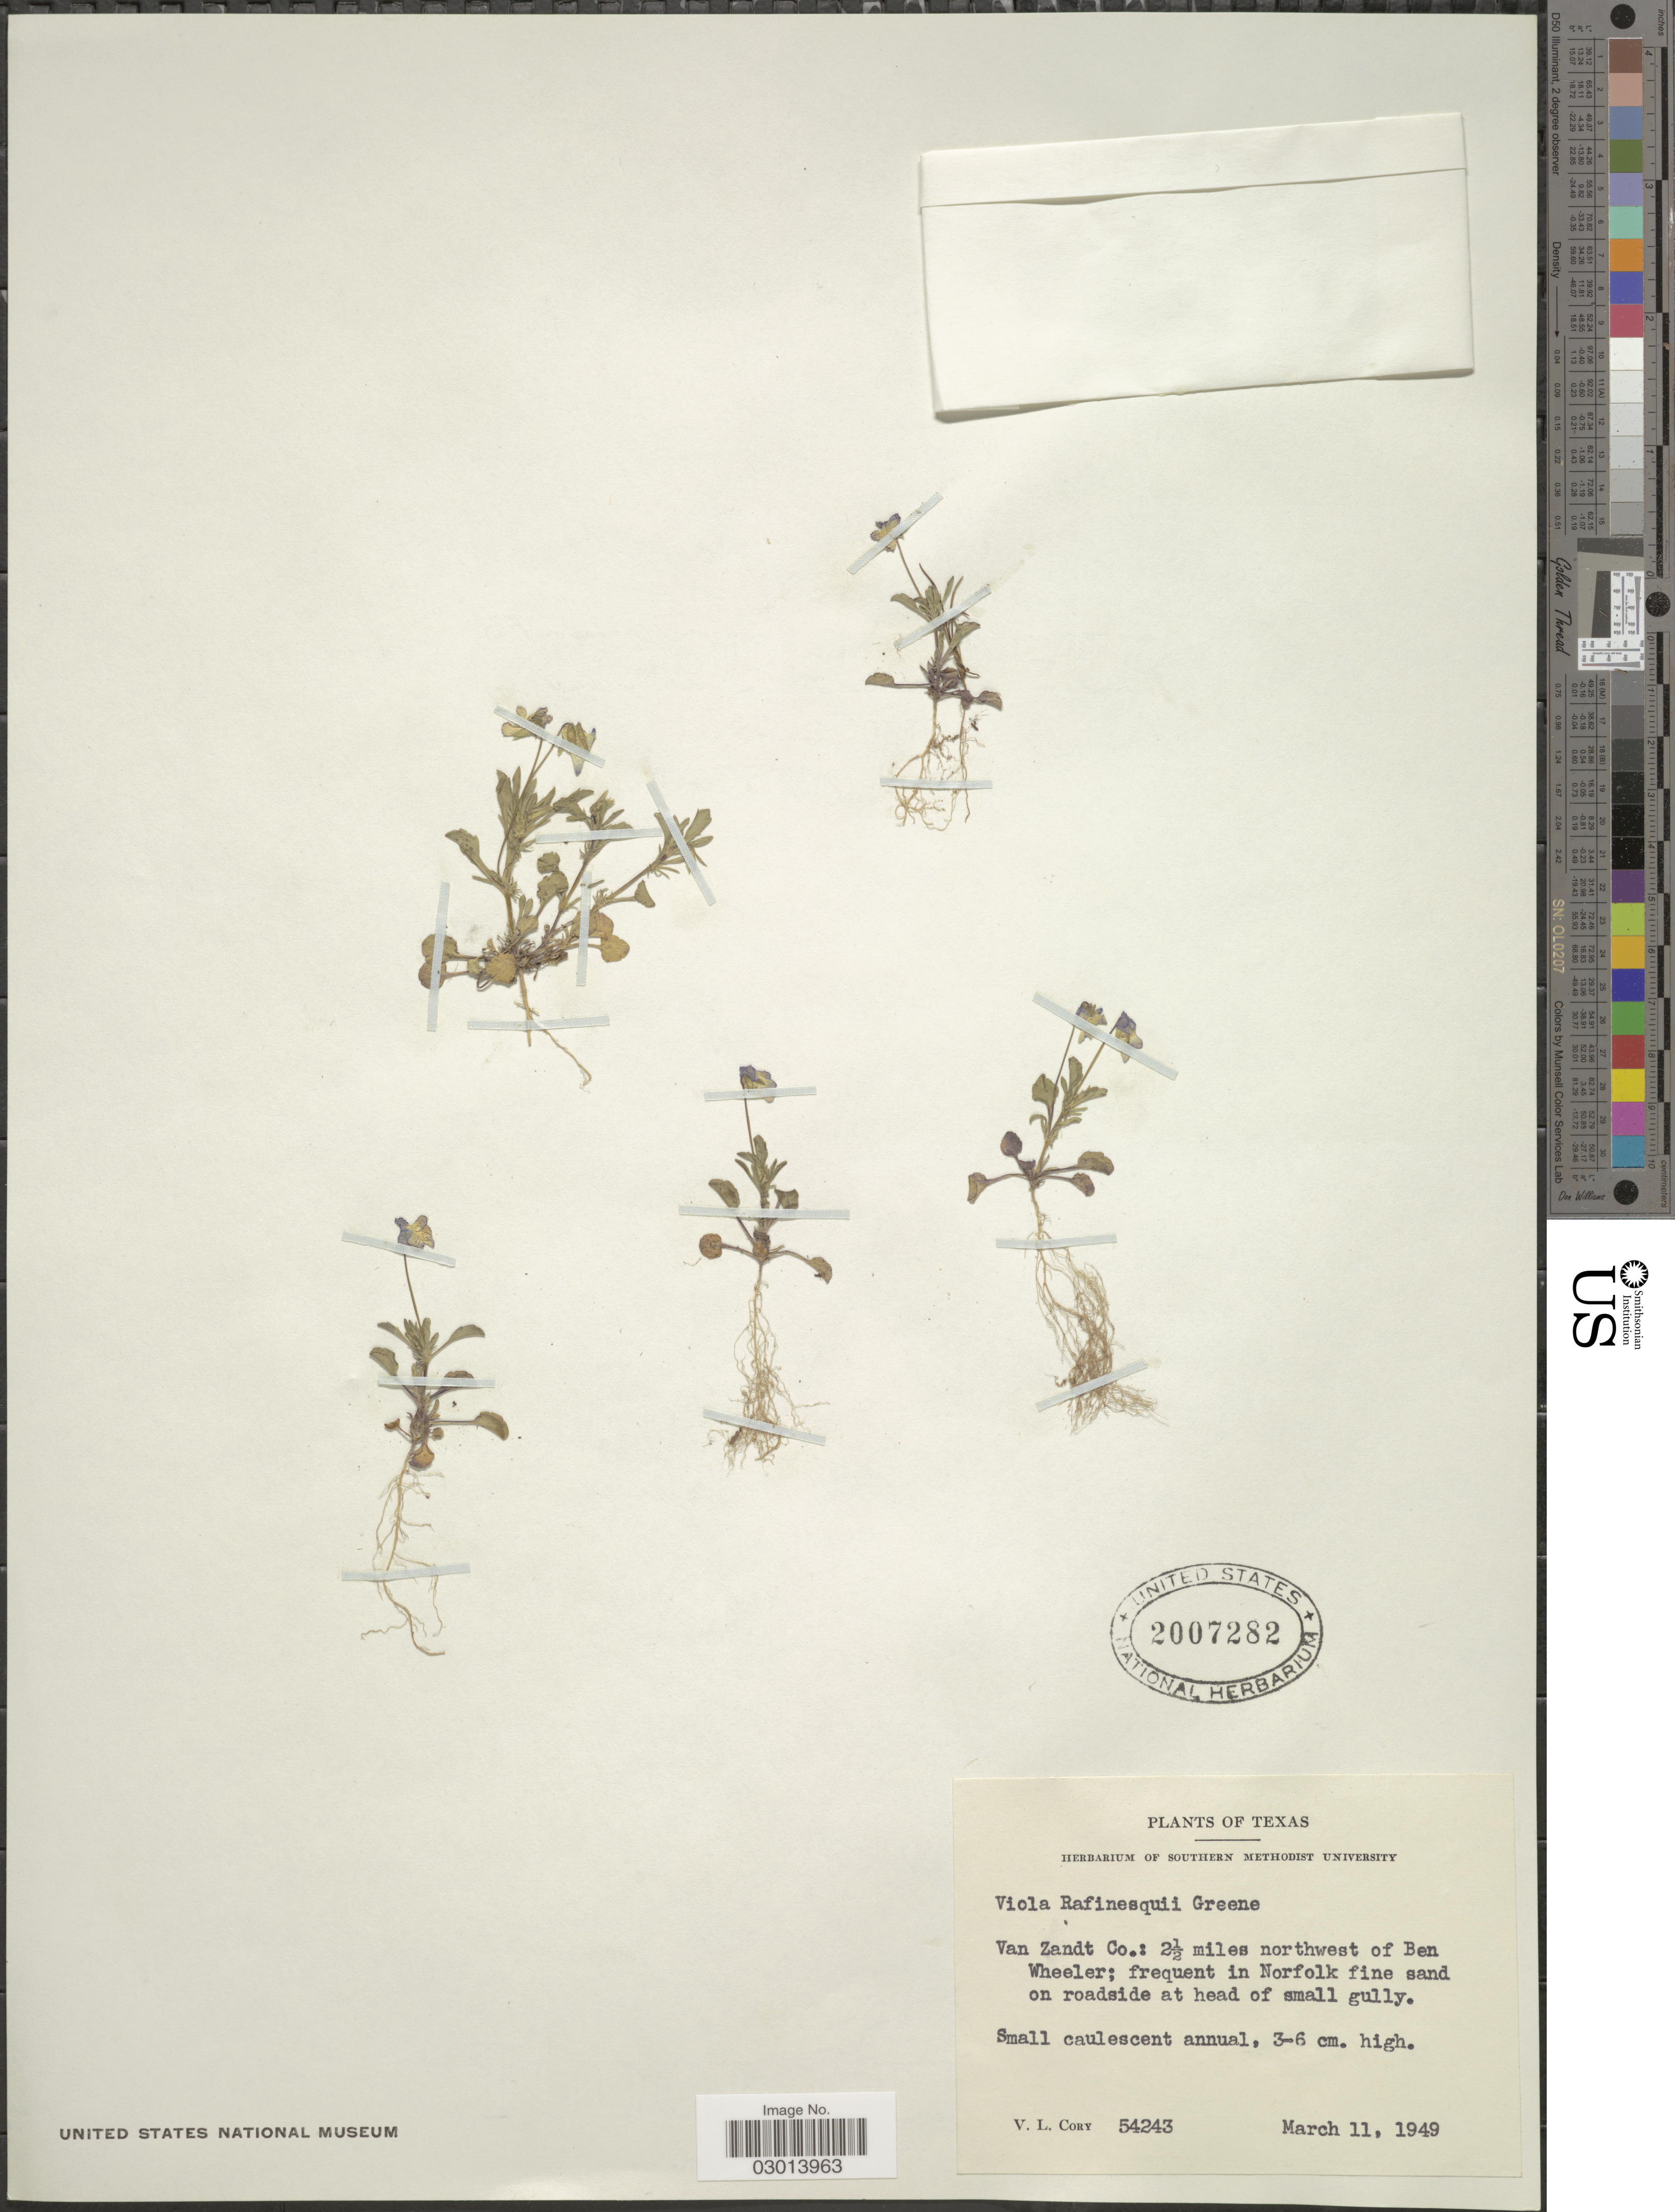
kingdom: Plantae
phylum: Tracheophyta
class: Magnoliopsida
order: Malpighiales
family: Violaceae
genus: Viola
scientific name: Viola rafinesquei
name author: Greene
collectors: V. Cory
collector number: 54243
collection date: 1949-03-11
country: United States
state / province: Texas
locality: Van Zandt Co.: 2½ miles northwest of Ben Wheeler; frequent in Norfolk fine sand on roadside at head of small gully.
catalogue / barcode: US 2007282